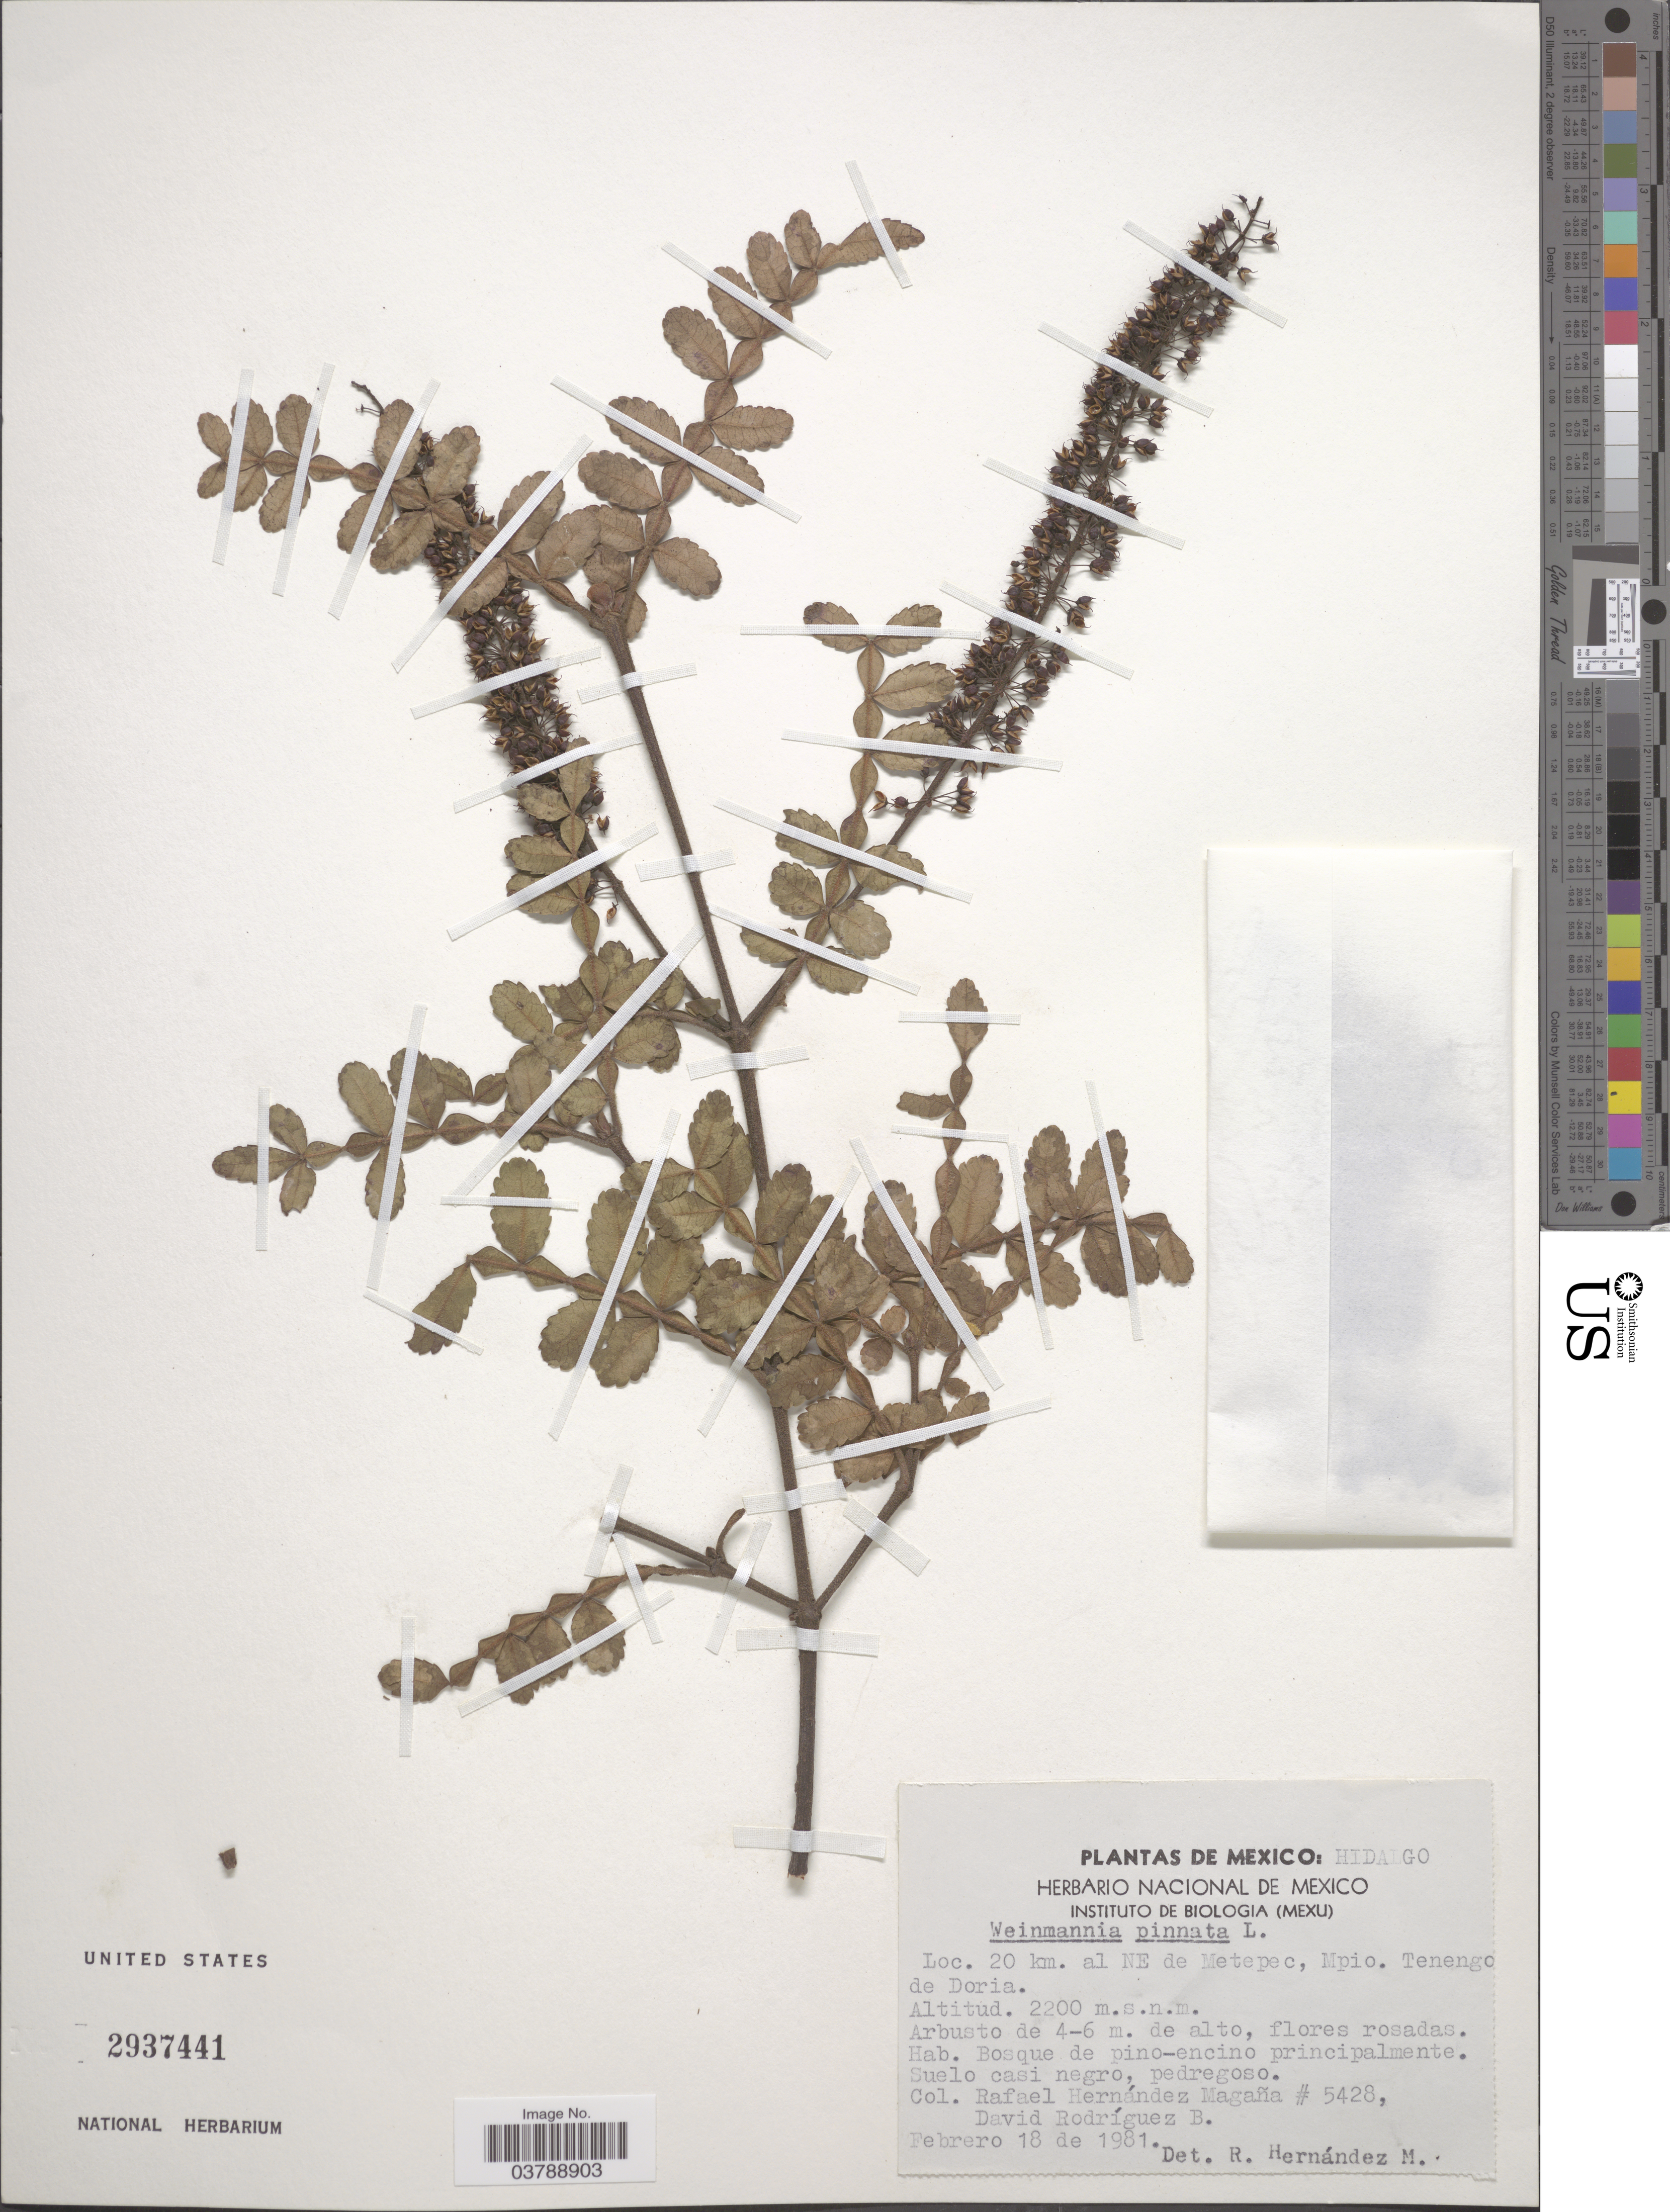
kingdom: Plantae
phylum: Tracheophyta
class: Magnoliopsida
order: Oxalidales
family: Cunoniaceae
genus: Weinmannia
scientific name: Weinmannia pinnata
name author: L.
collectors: R. Hernández-M. & D. Rodríguez B.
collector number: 5428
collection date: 1981-02-18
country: Mexico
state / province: Hidalgo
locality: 20 km. al NE de Metepec, Mpio. Tenengo de Doria.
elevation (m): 2200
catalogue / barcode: US 2937441